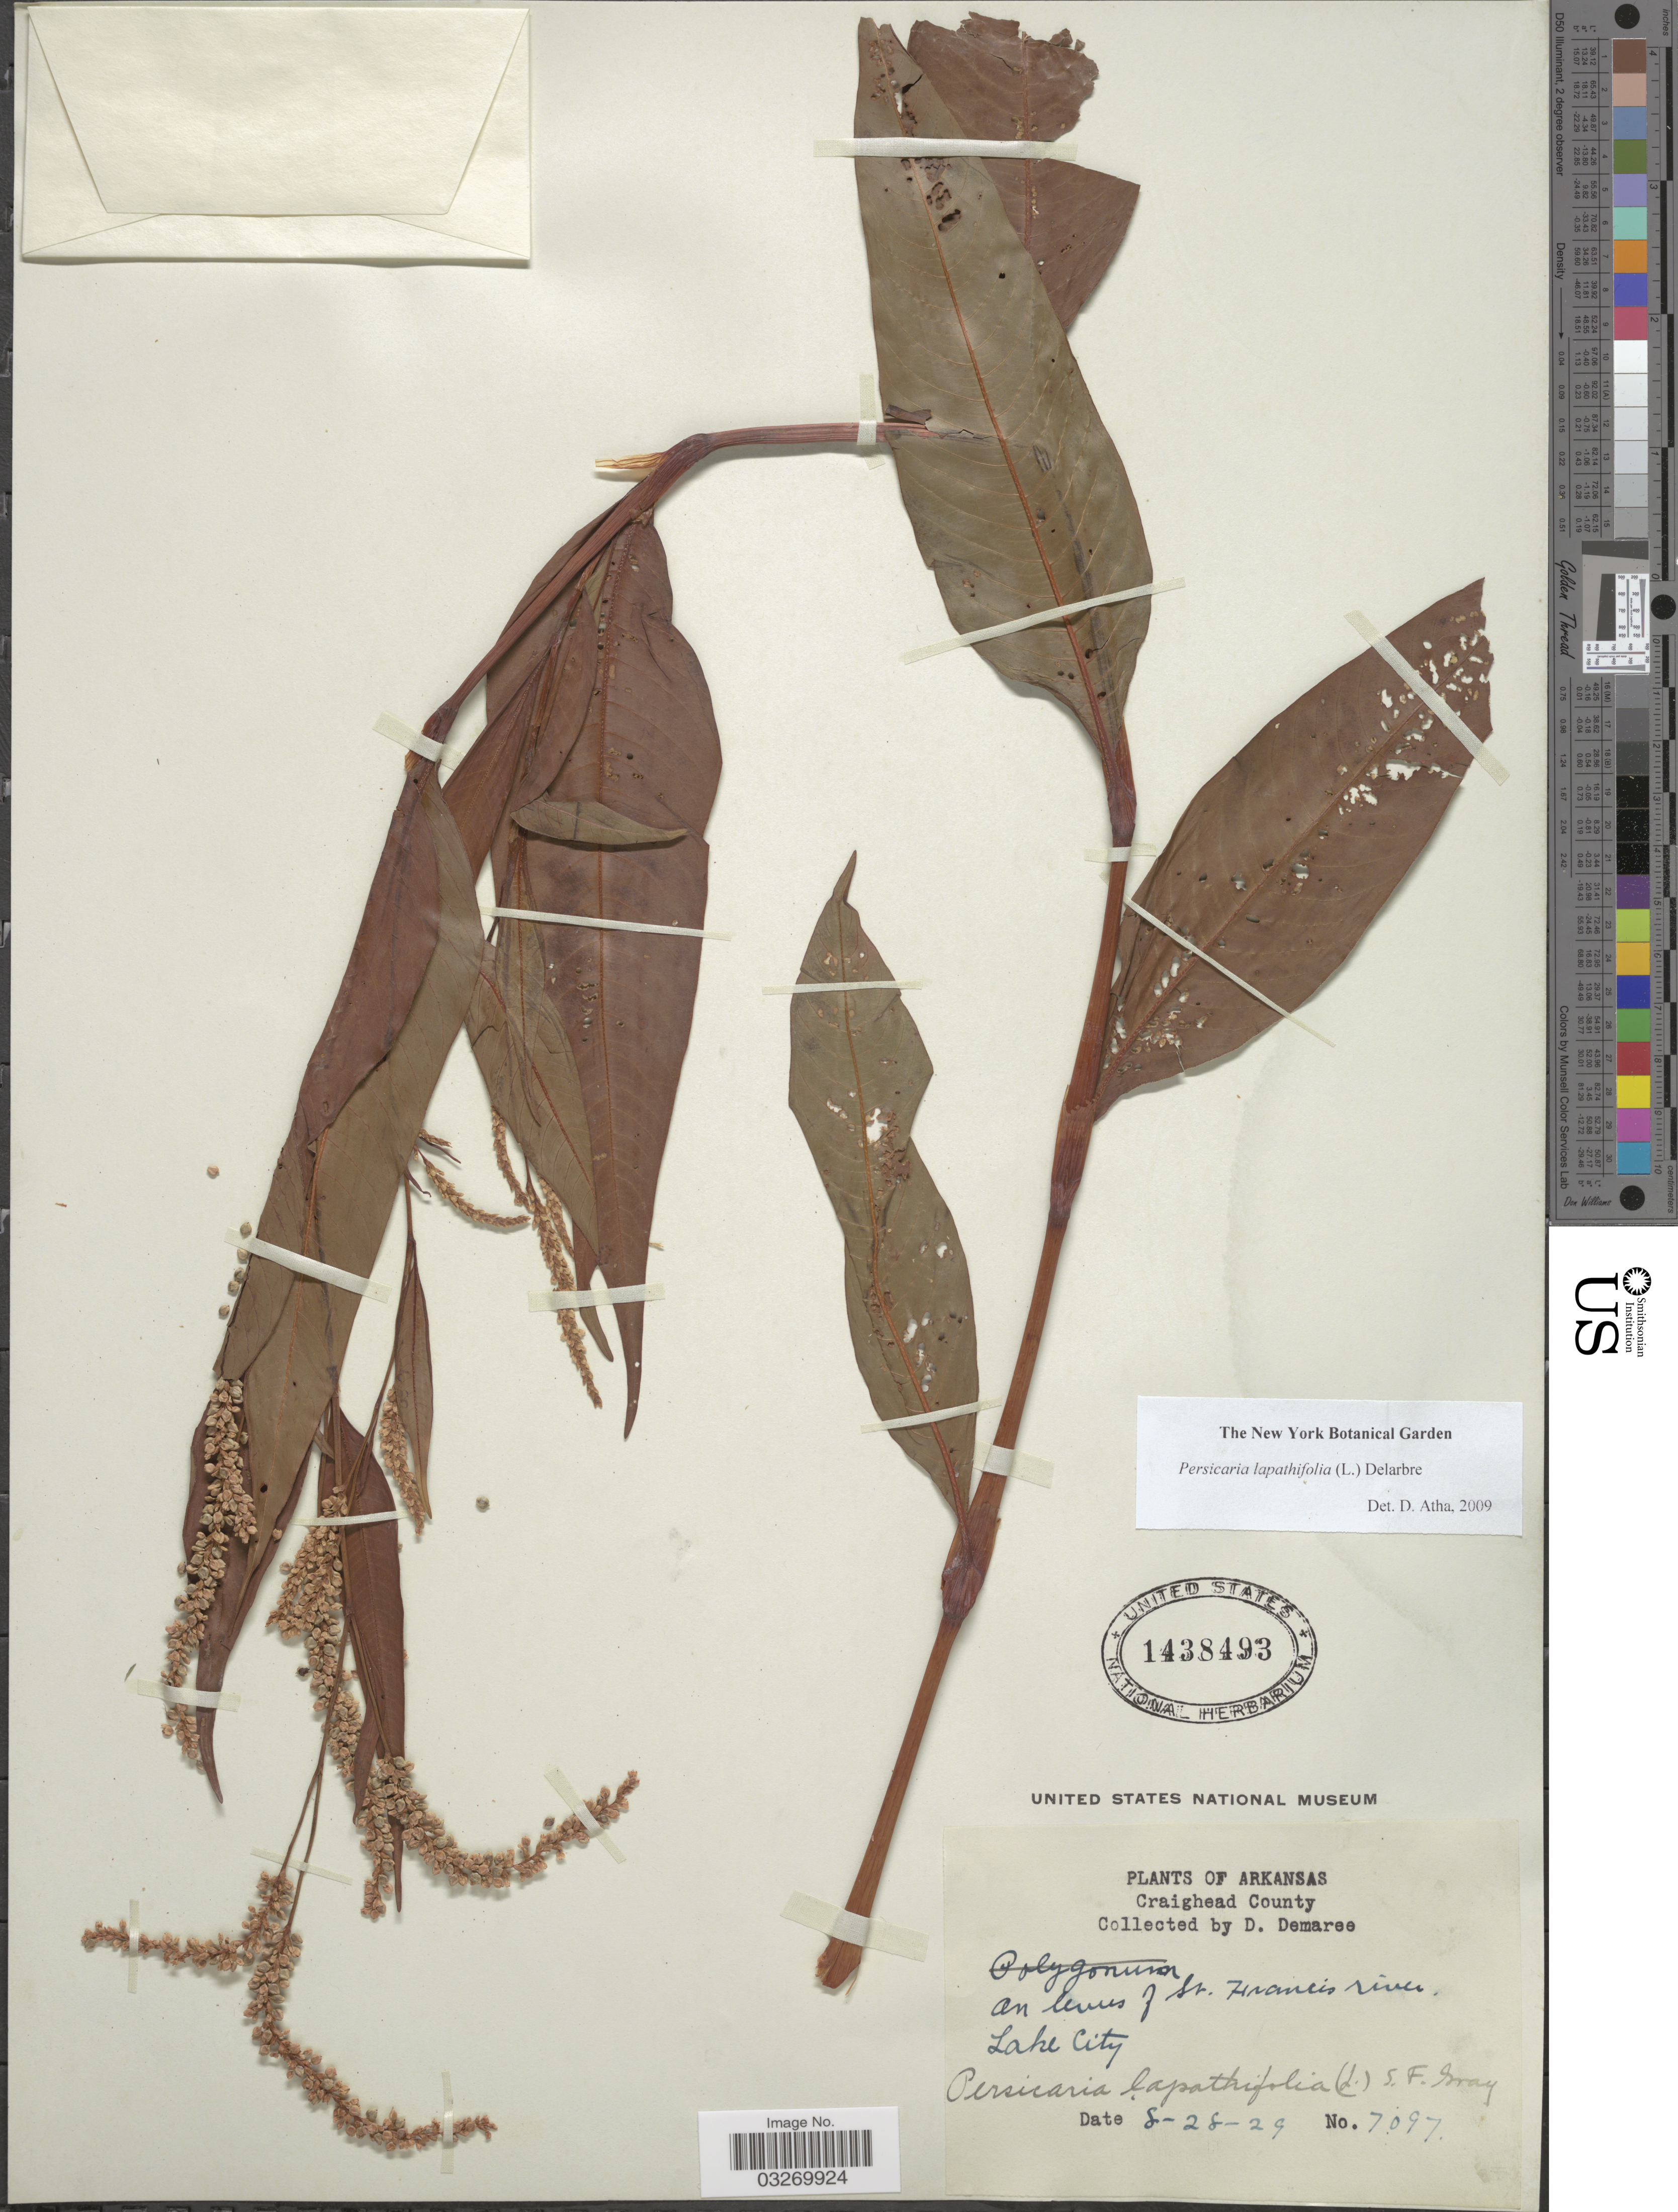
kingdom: Plantae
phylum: Tracheophyta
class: Magnoliopsida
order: Caryophyllales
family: Polygonaceae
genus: Persicaria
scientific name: Persicaria lapathifolia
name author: (L.) Delarbre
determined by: Atha, D. E.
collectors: D. Demaree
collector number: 7097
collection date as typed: Transcribed d/m/y: 28/8/29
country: United States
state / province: Arkansas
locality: Craighead County. On levees of St. Francis river. Lake City.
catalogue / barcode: US 1438493